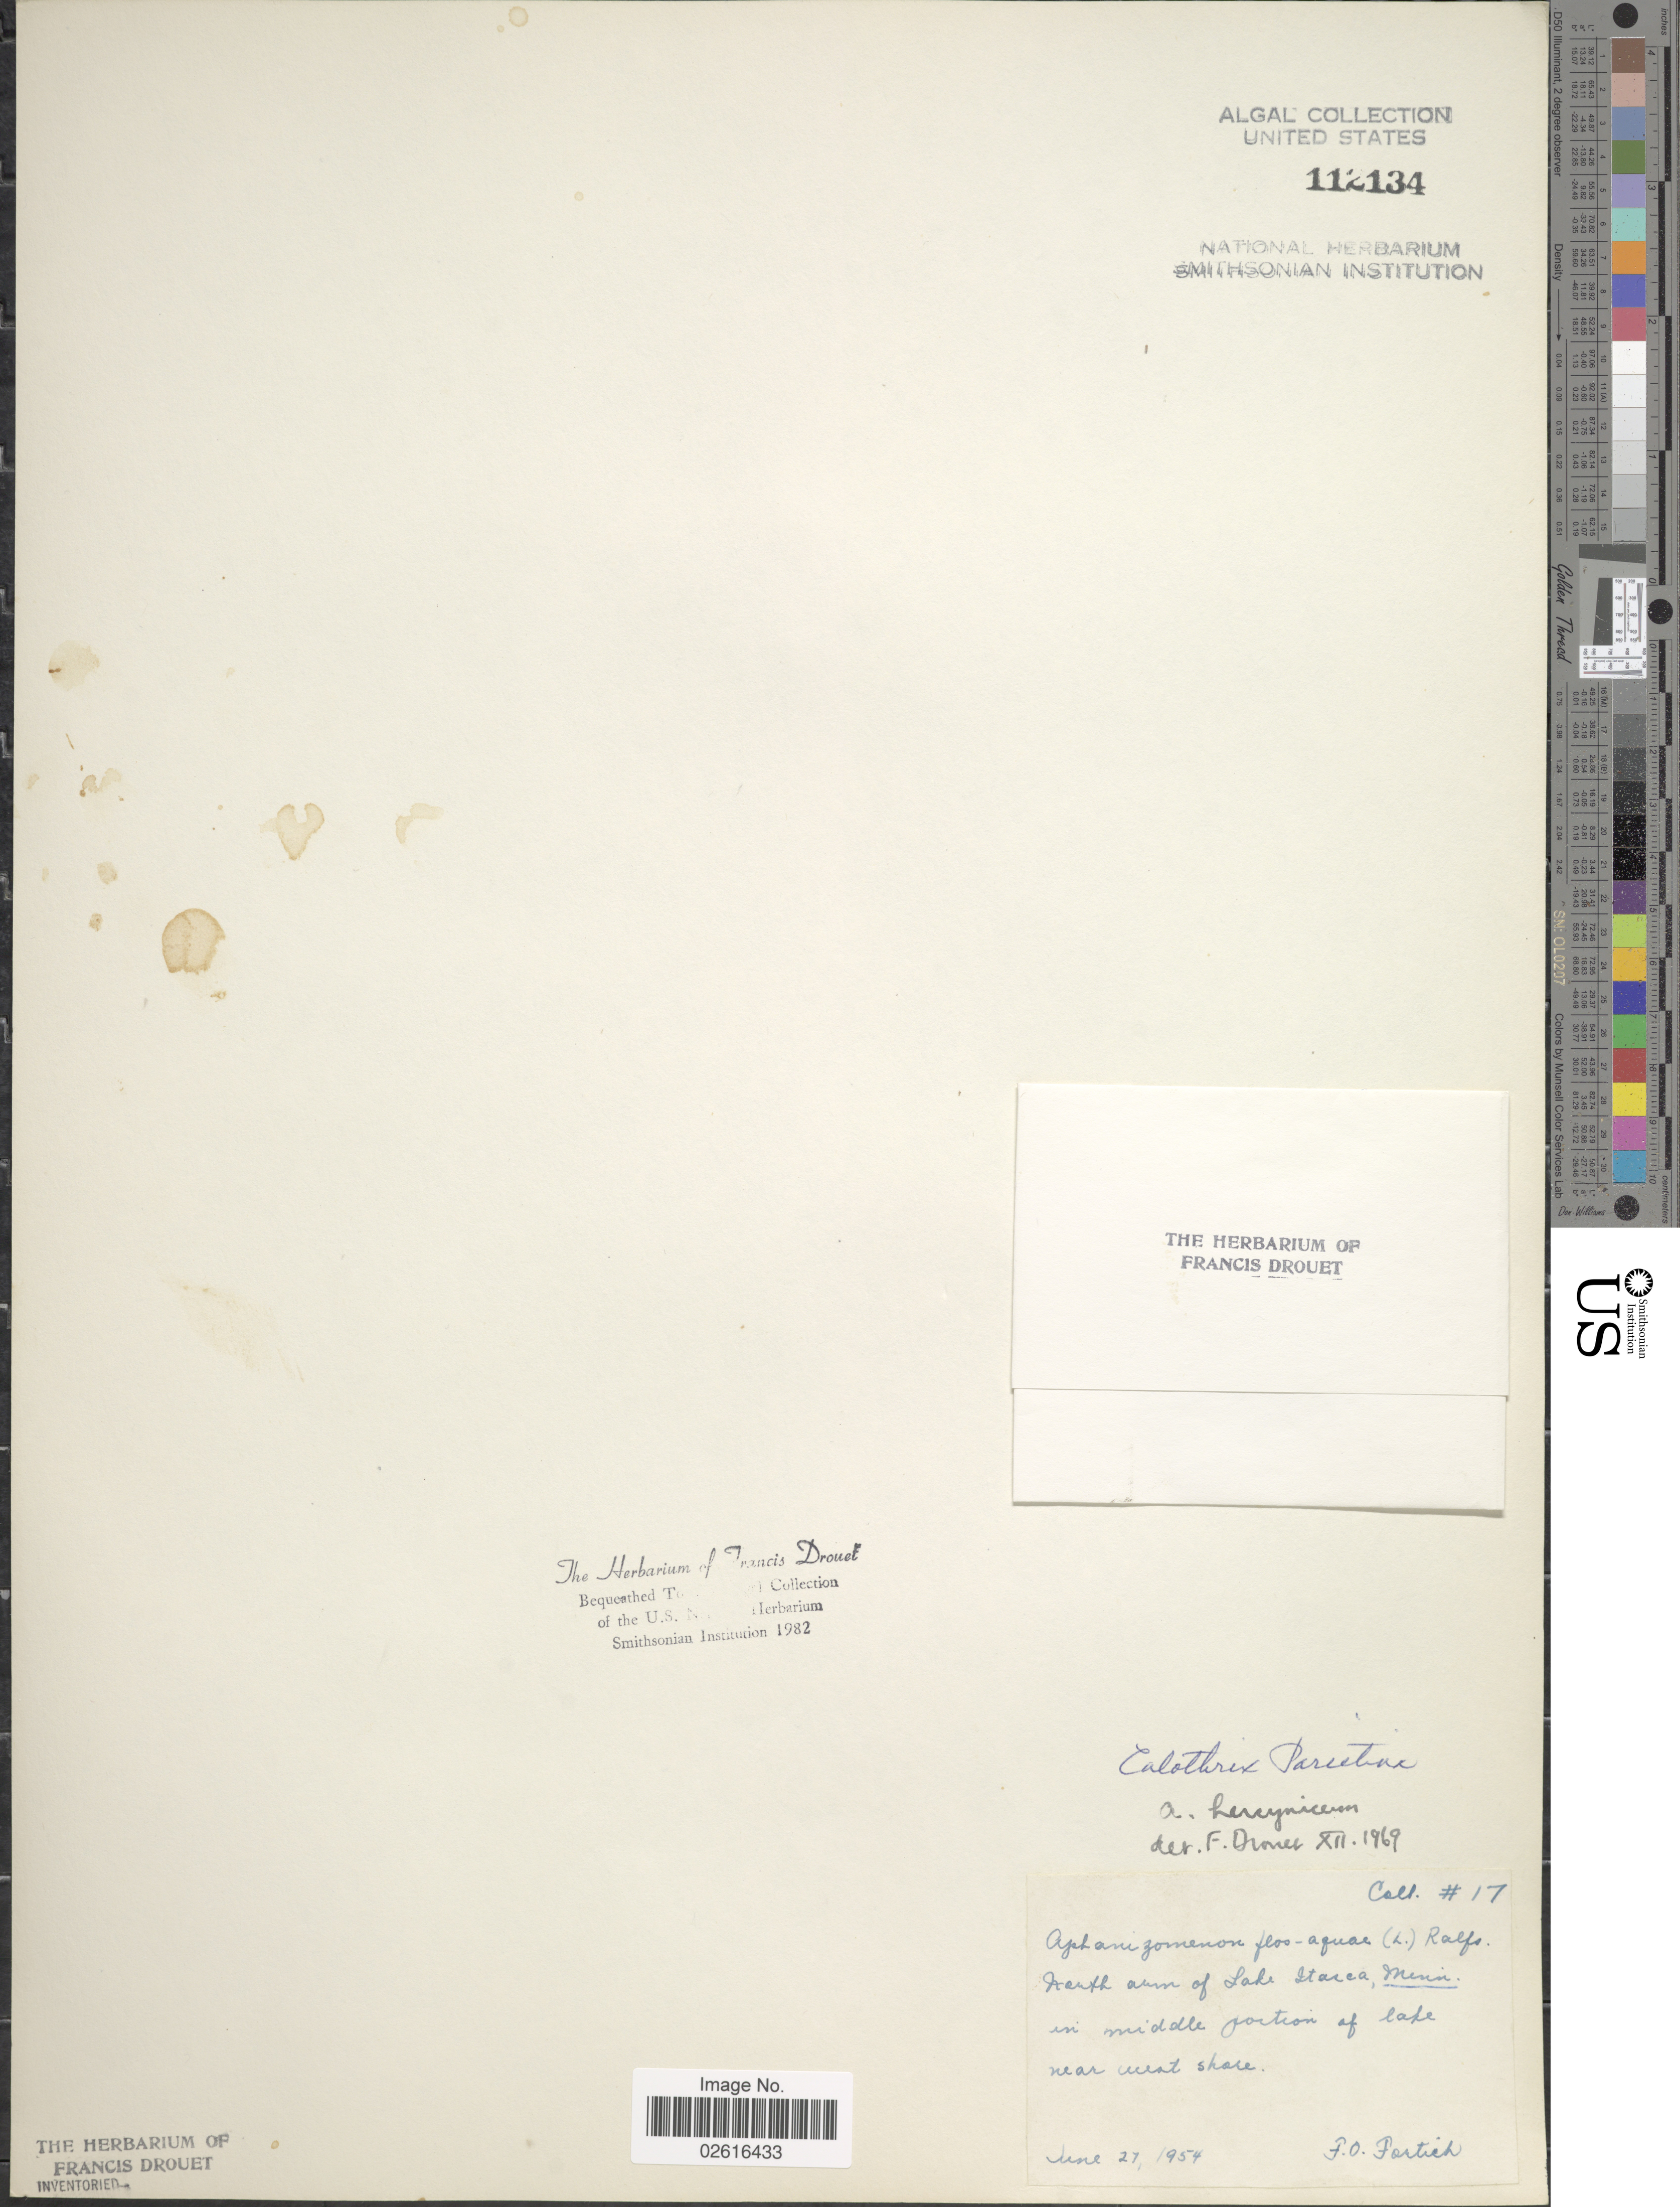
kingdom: Bacteria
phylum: Cyanobacteria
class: Cyanobacteriia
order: Cyanobacteriales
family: Rivulariaceae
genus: Calothrix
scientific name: Calothrix parietina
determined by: Drouet, F. E.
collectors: F. Fortich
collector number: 17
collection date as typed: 27 Jun 1954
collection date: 1954-06-27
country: United States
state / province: Minnesota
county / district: Clearwater County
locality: Lake Itasca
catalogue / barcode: US 112134